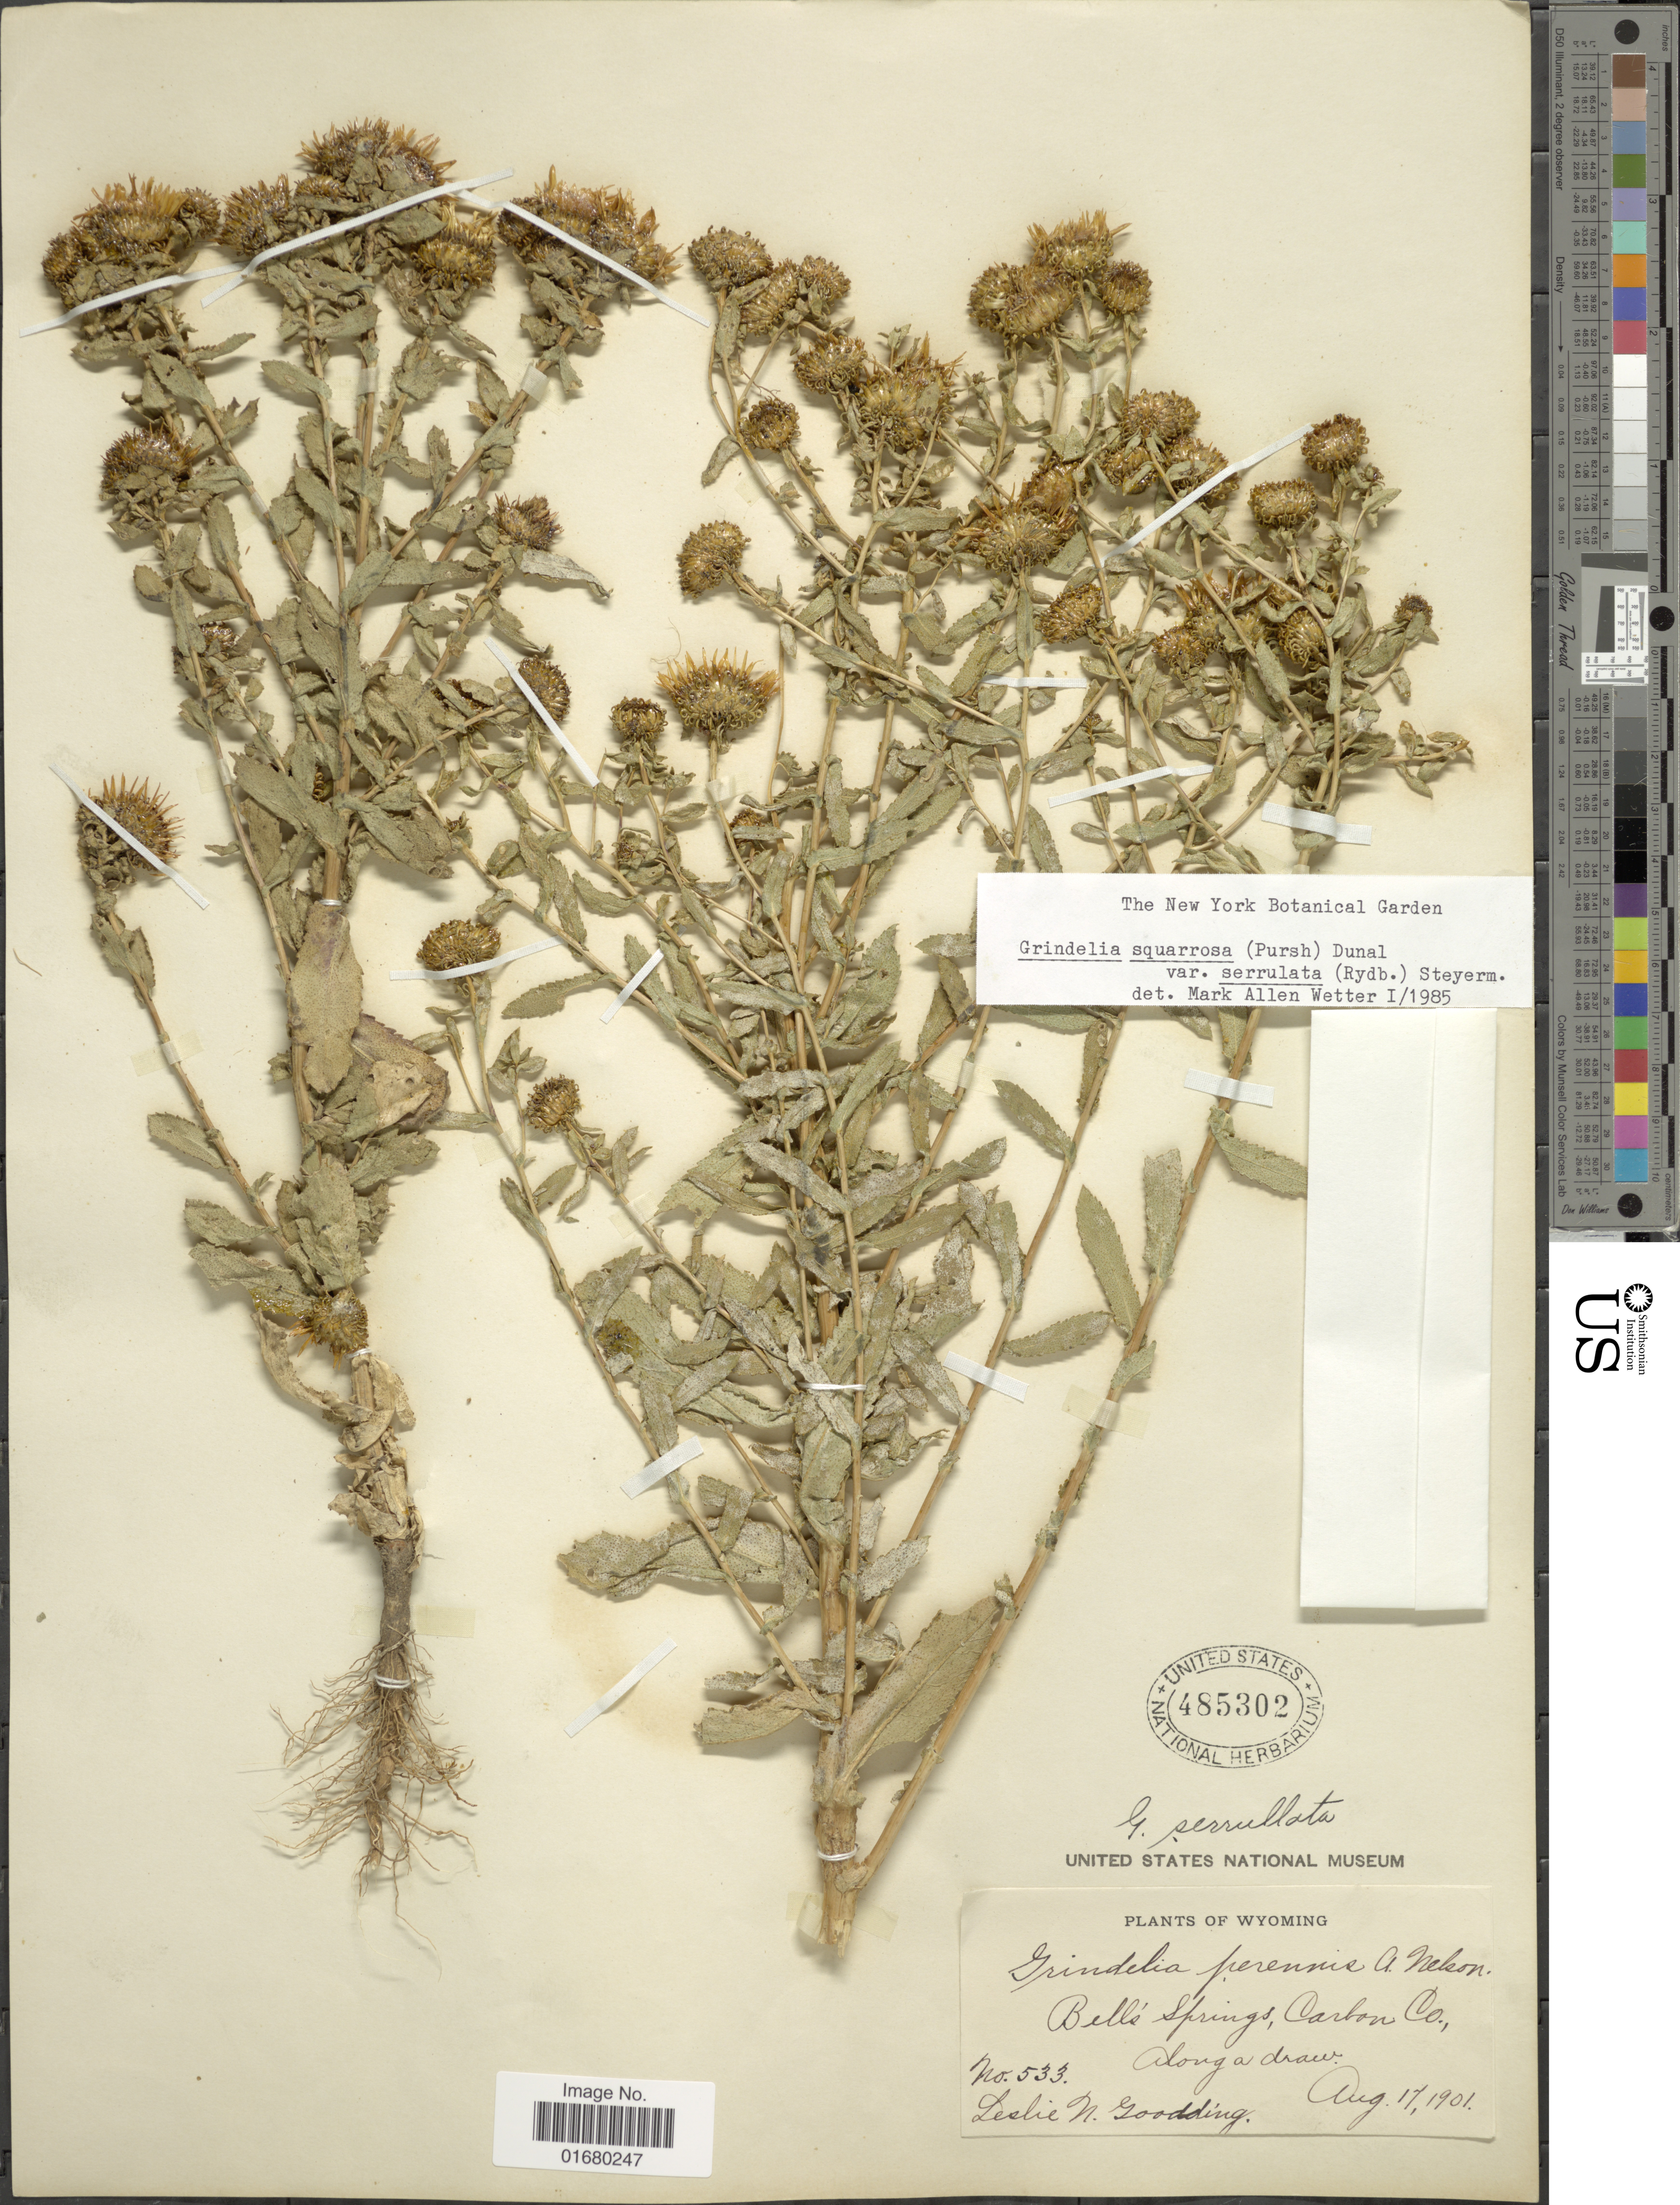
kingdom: Plantae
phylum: Tracheophyta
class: Magnoliopsida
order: Asterales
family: Asteraceae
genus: Grindelia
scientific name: Grindelia squarrosa var. serrulata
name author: (Rydb.) Steyerm.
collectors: L. N. Goodding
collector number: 533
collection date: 1901-08-17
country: United States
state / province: Wyoming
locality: Bell's Spring, Carbon Co., along a draw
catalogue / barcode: US 485302